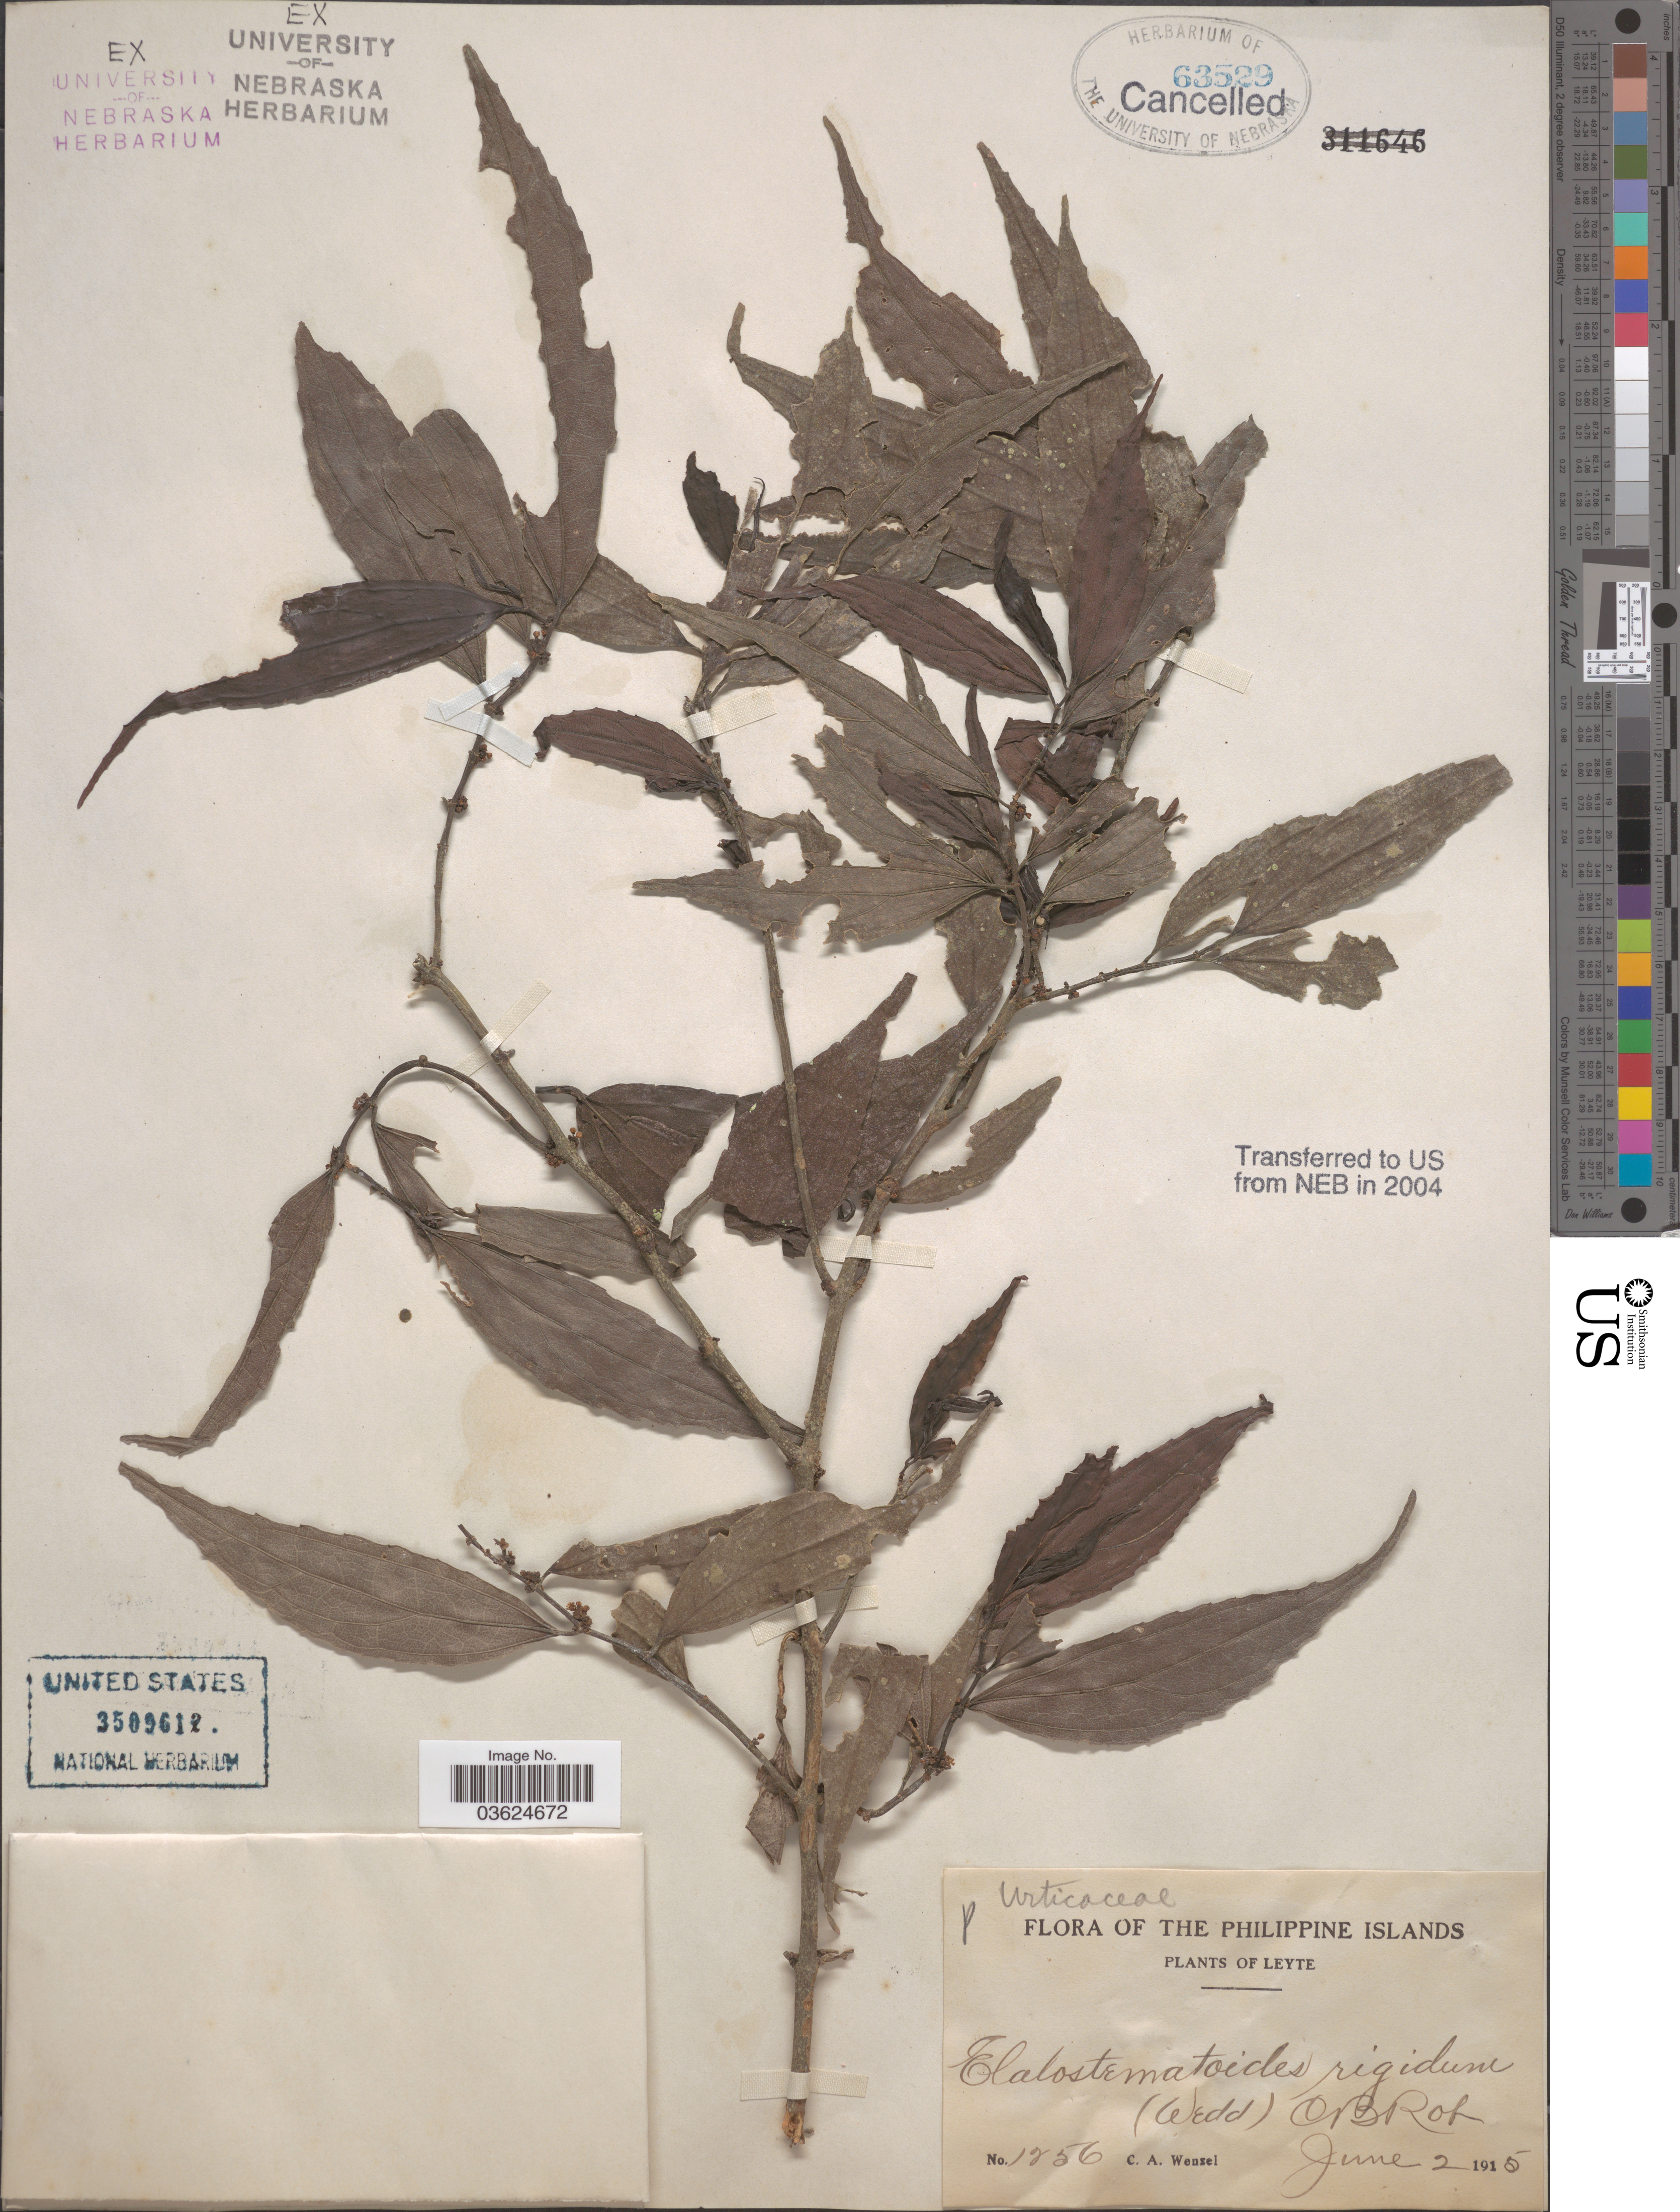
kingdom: Plantae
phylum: Tracheophyta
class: Magnoliopsida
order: Rosales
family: Urticaceae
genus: Elatostematoides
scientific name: Elatostematoides rigidum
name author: (Wedd.) C.B. Rob.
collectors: C. Wenzel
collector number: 1256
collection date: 1915-06-02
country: Philippines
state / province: Eastern Visayas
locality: Leyte.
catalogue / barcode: US 3509612